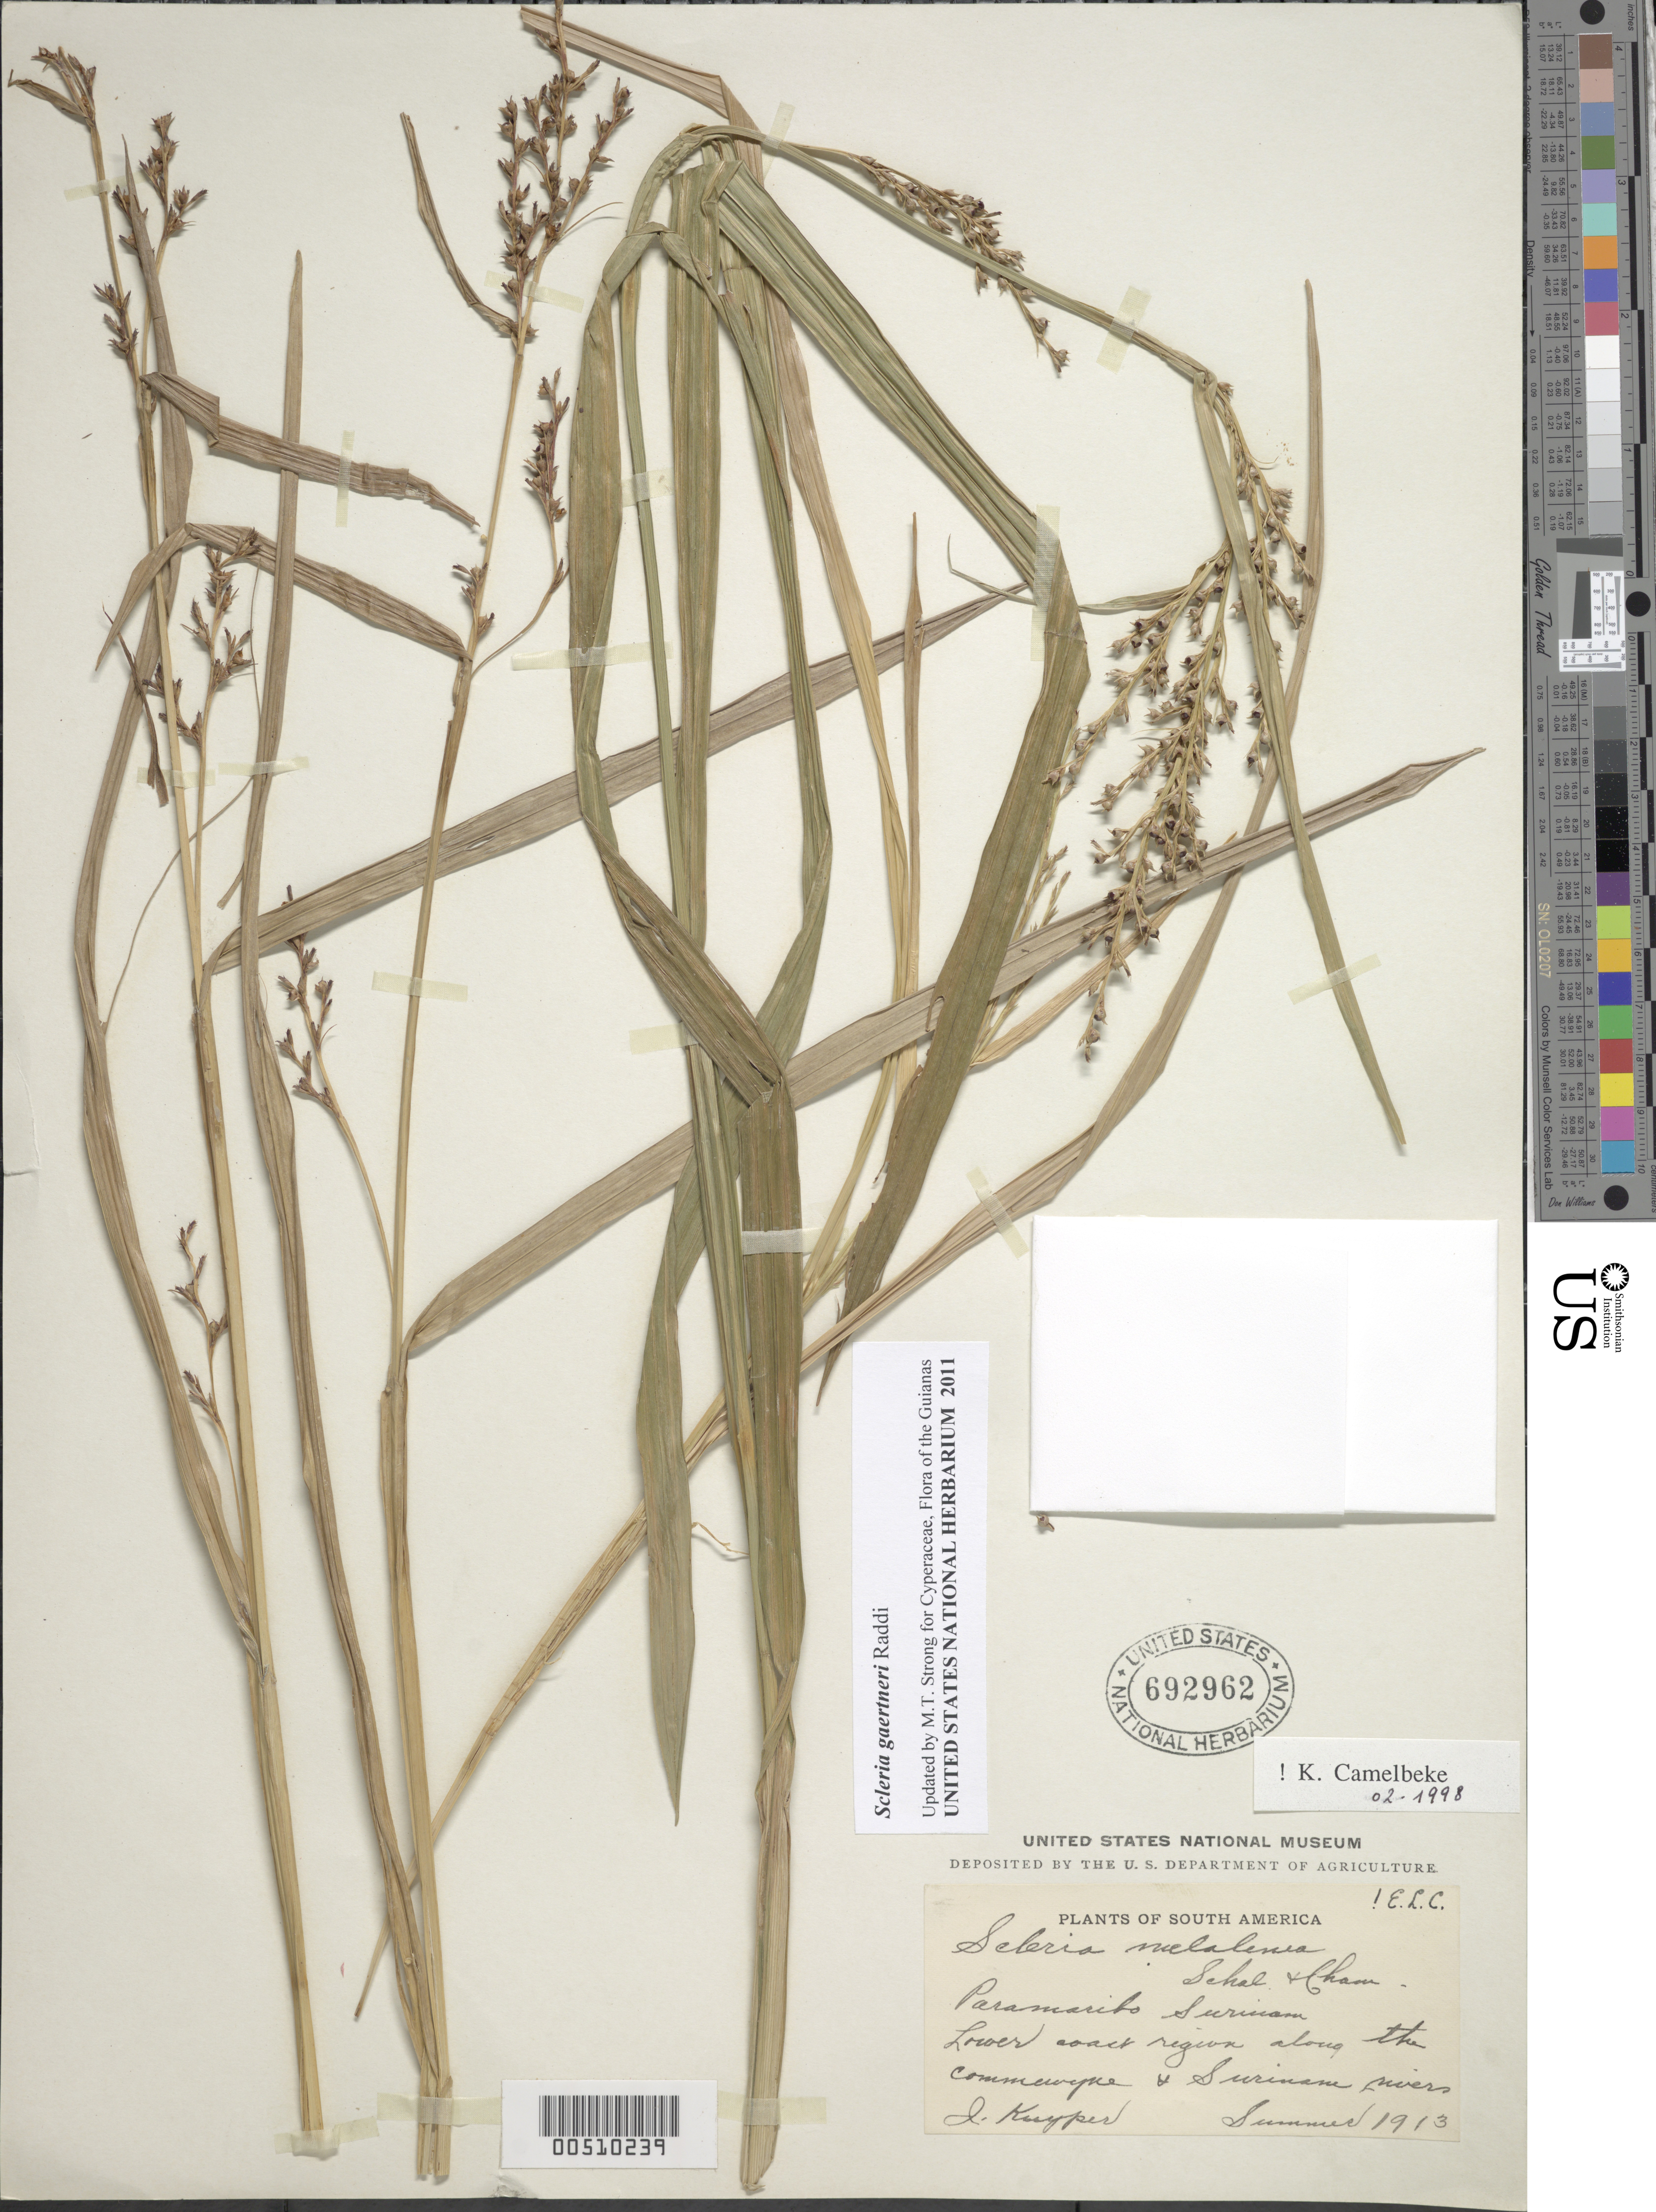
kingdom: Plantae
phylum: Tracheophyta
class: Liliopsida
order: Poales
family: Cyperaceae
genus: Scleria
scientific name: Scleria gaertneri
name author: Raddi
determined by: Strong, Mark T., (BOT), Smithsonian Institution - National Museum of Natural History (UNITED STATES)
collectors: J. Kuyper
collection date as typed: Sum 1913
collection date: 1913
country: Suriname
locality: Paramaribo, lower coast region along the Commewyne and Suriname Rivers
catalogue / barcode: US 692962